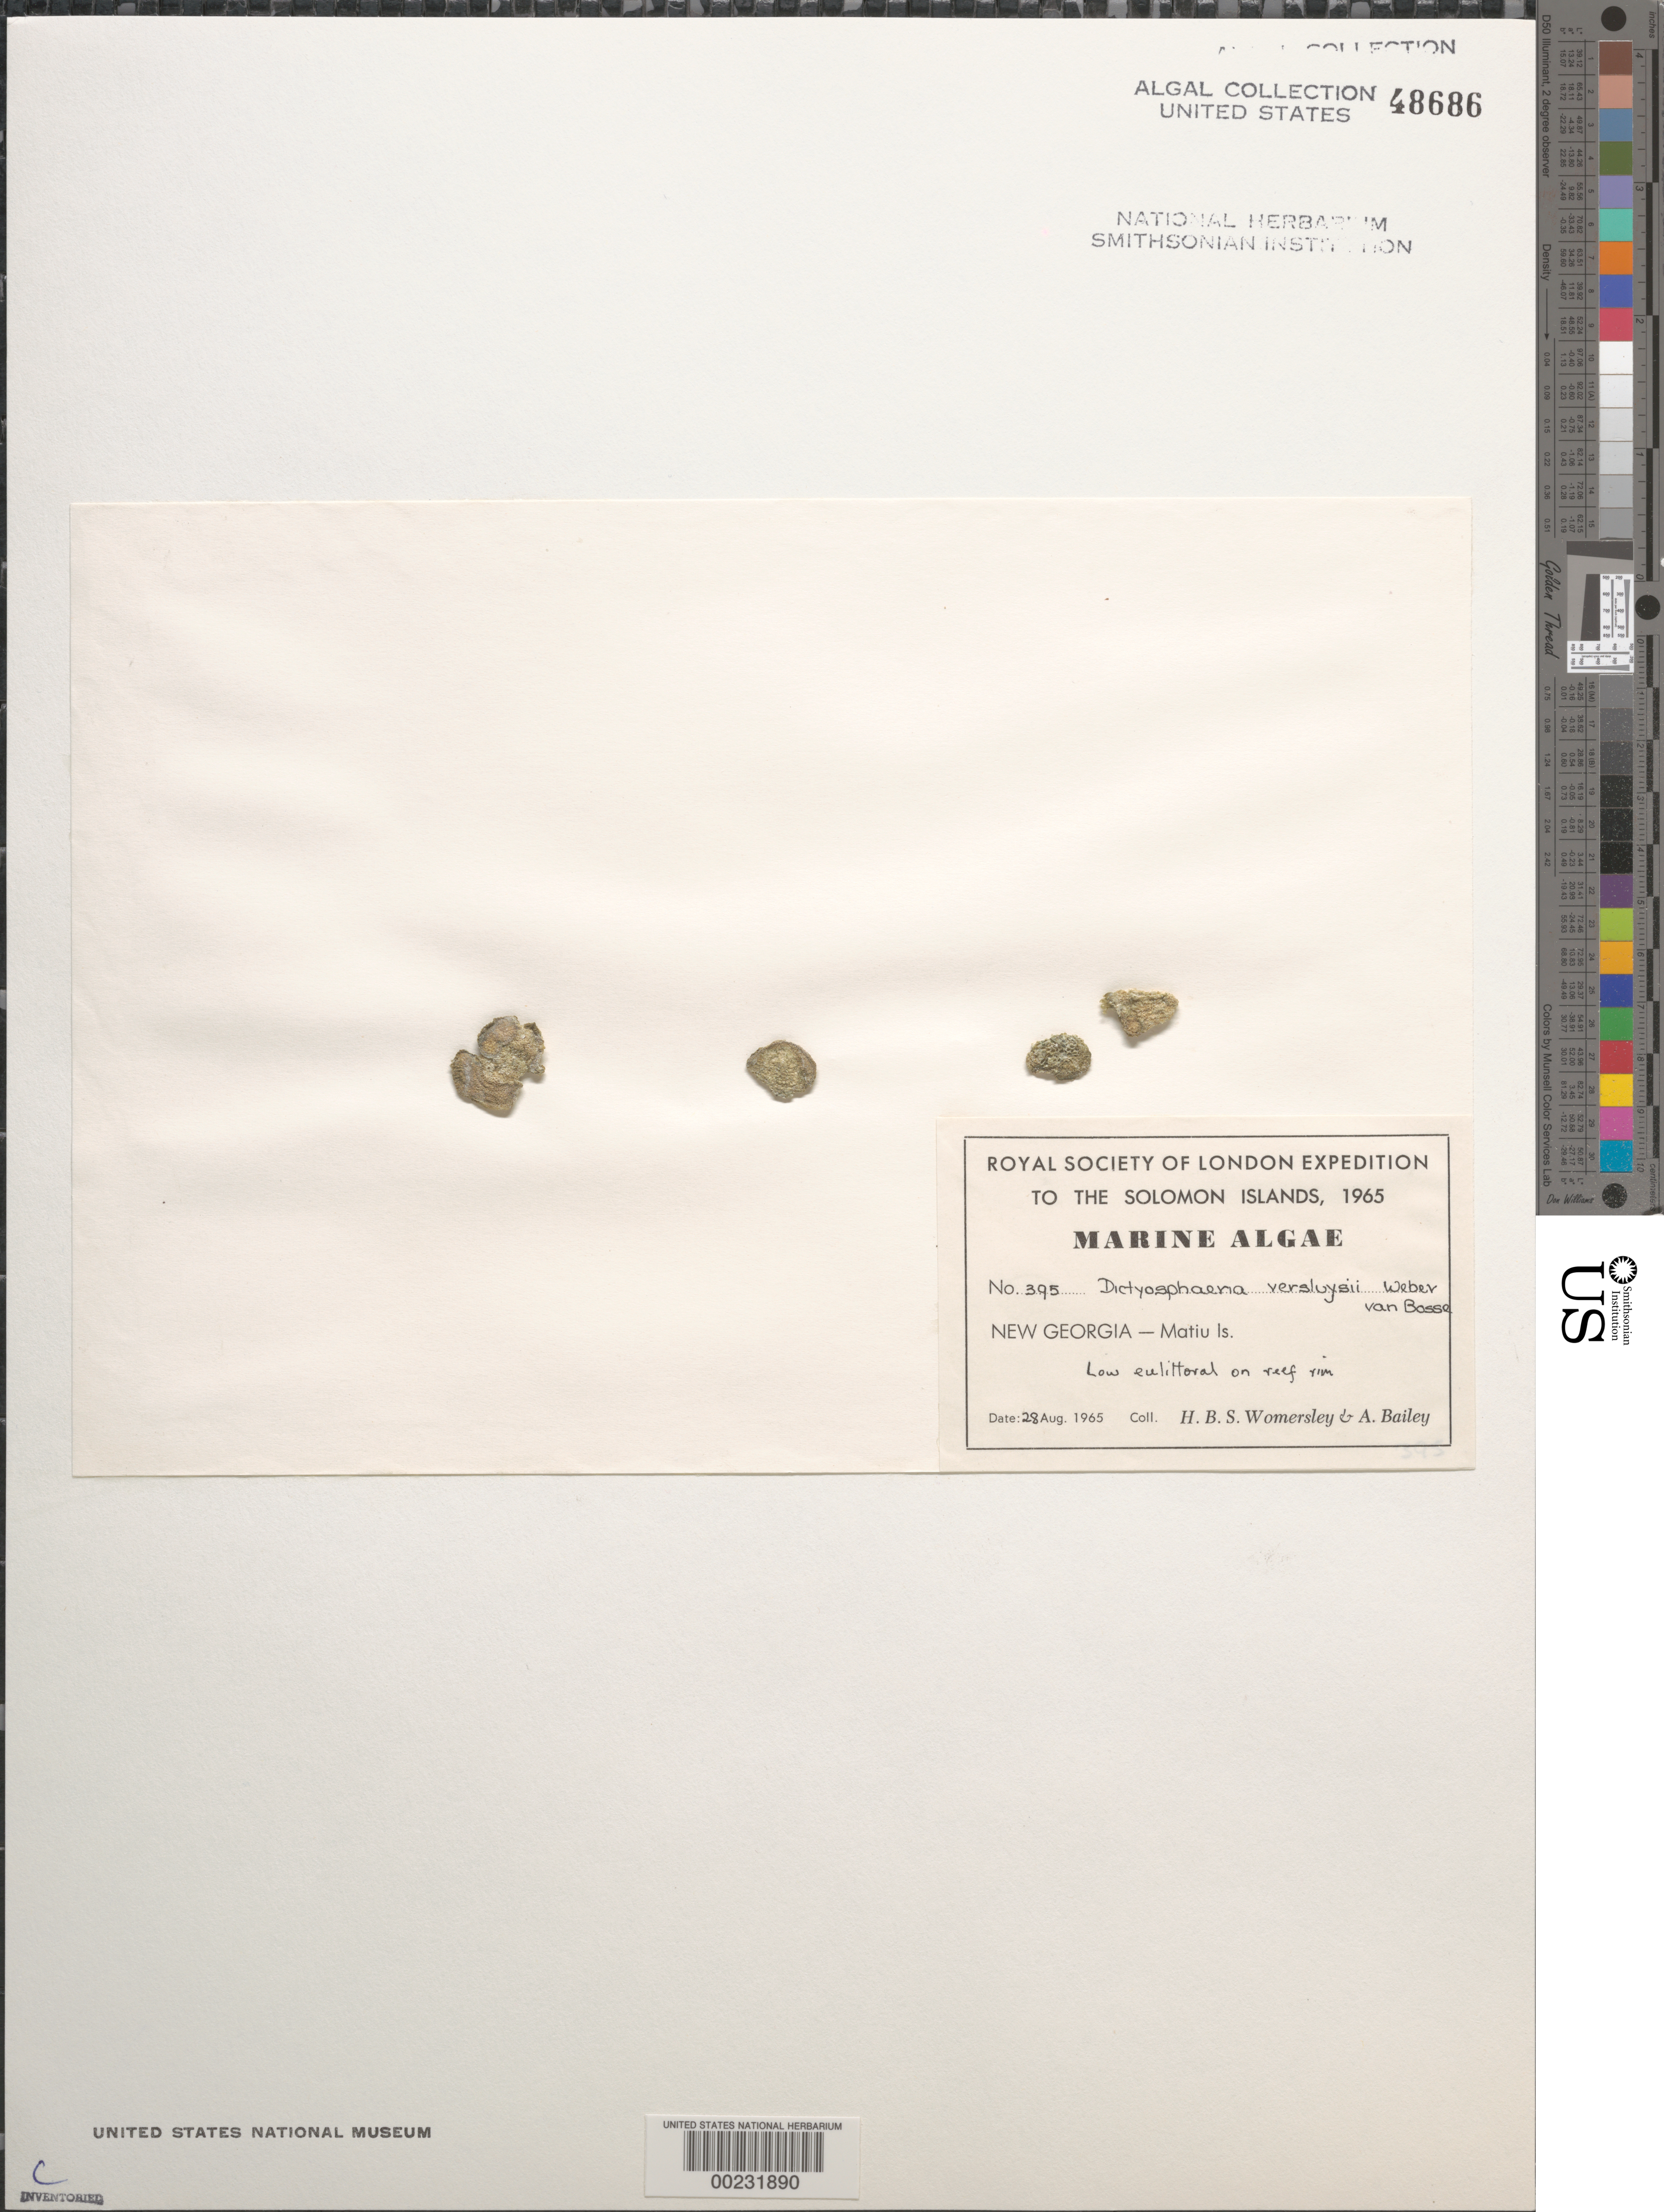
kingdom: Plantae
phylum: Chlorophyta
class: Ulvophyceae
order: Siphonocladales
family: Siphonocladaceae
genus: Dictyosphaeria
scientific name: Dictyosphaeria versluysii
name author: Weber Bosse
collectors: H. B. S. Womersley & A. Bailey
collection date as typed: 28 Aug 1965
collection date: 1965-08-28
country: Solomon Islands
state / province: Western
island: New Georgia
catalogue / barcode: US 48686